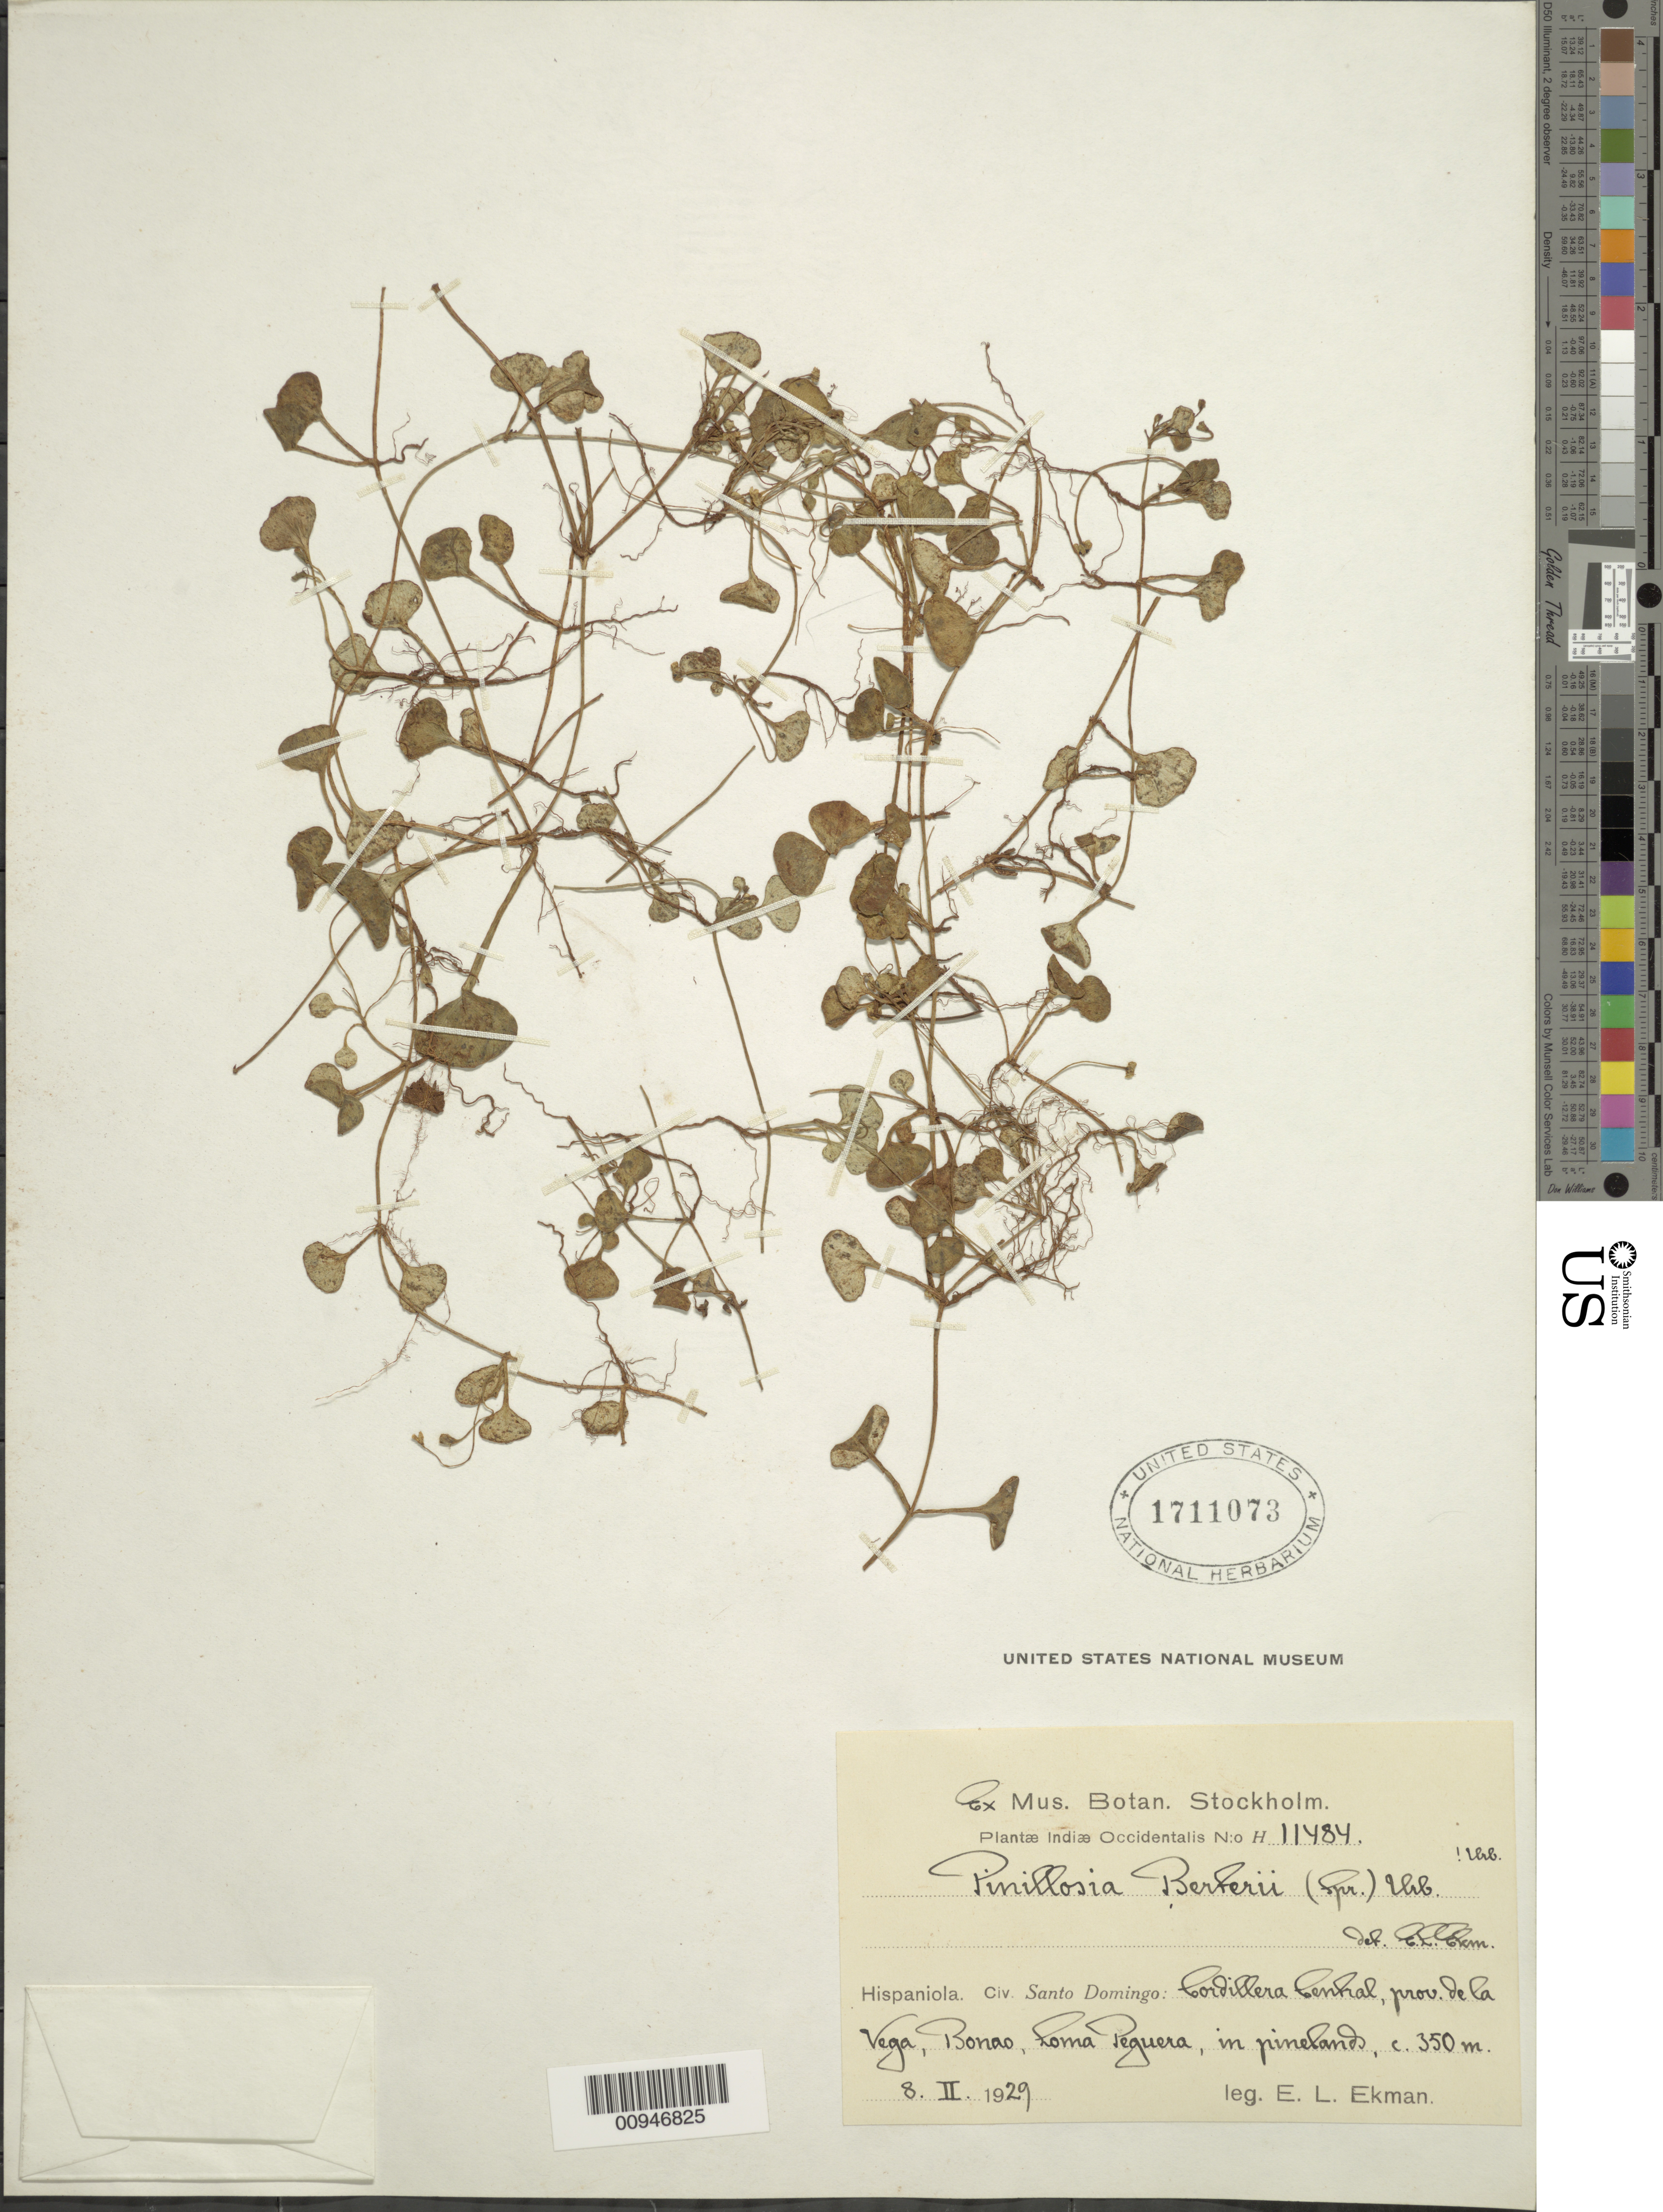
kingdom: Plantae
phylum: Tracheophyta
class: Magnoliopsida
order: Asterales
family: Asteraceae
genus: Pinillosia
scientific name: Pinillosia berteri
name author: (Spreng.) Urb.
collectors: E. L. Ekman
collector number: H 11484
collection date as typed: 08 Feb 1929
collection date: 1929-02-08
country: Dominican Republic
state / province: La Vega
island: Hispaniola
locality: Cordillera Central, Bonao, Loma Pequera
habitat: In pinelands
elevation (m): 350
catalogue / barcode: US 1711073